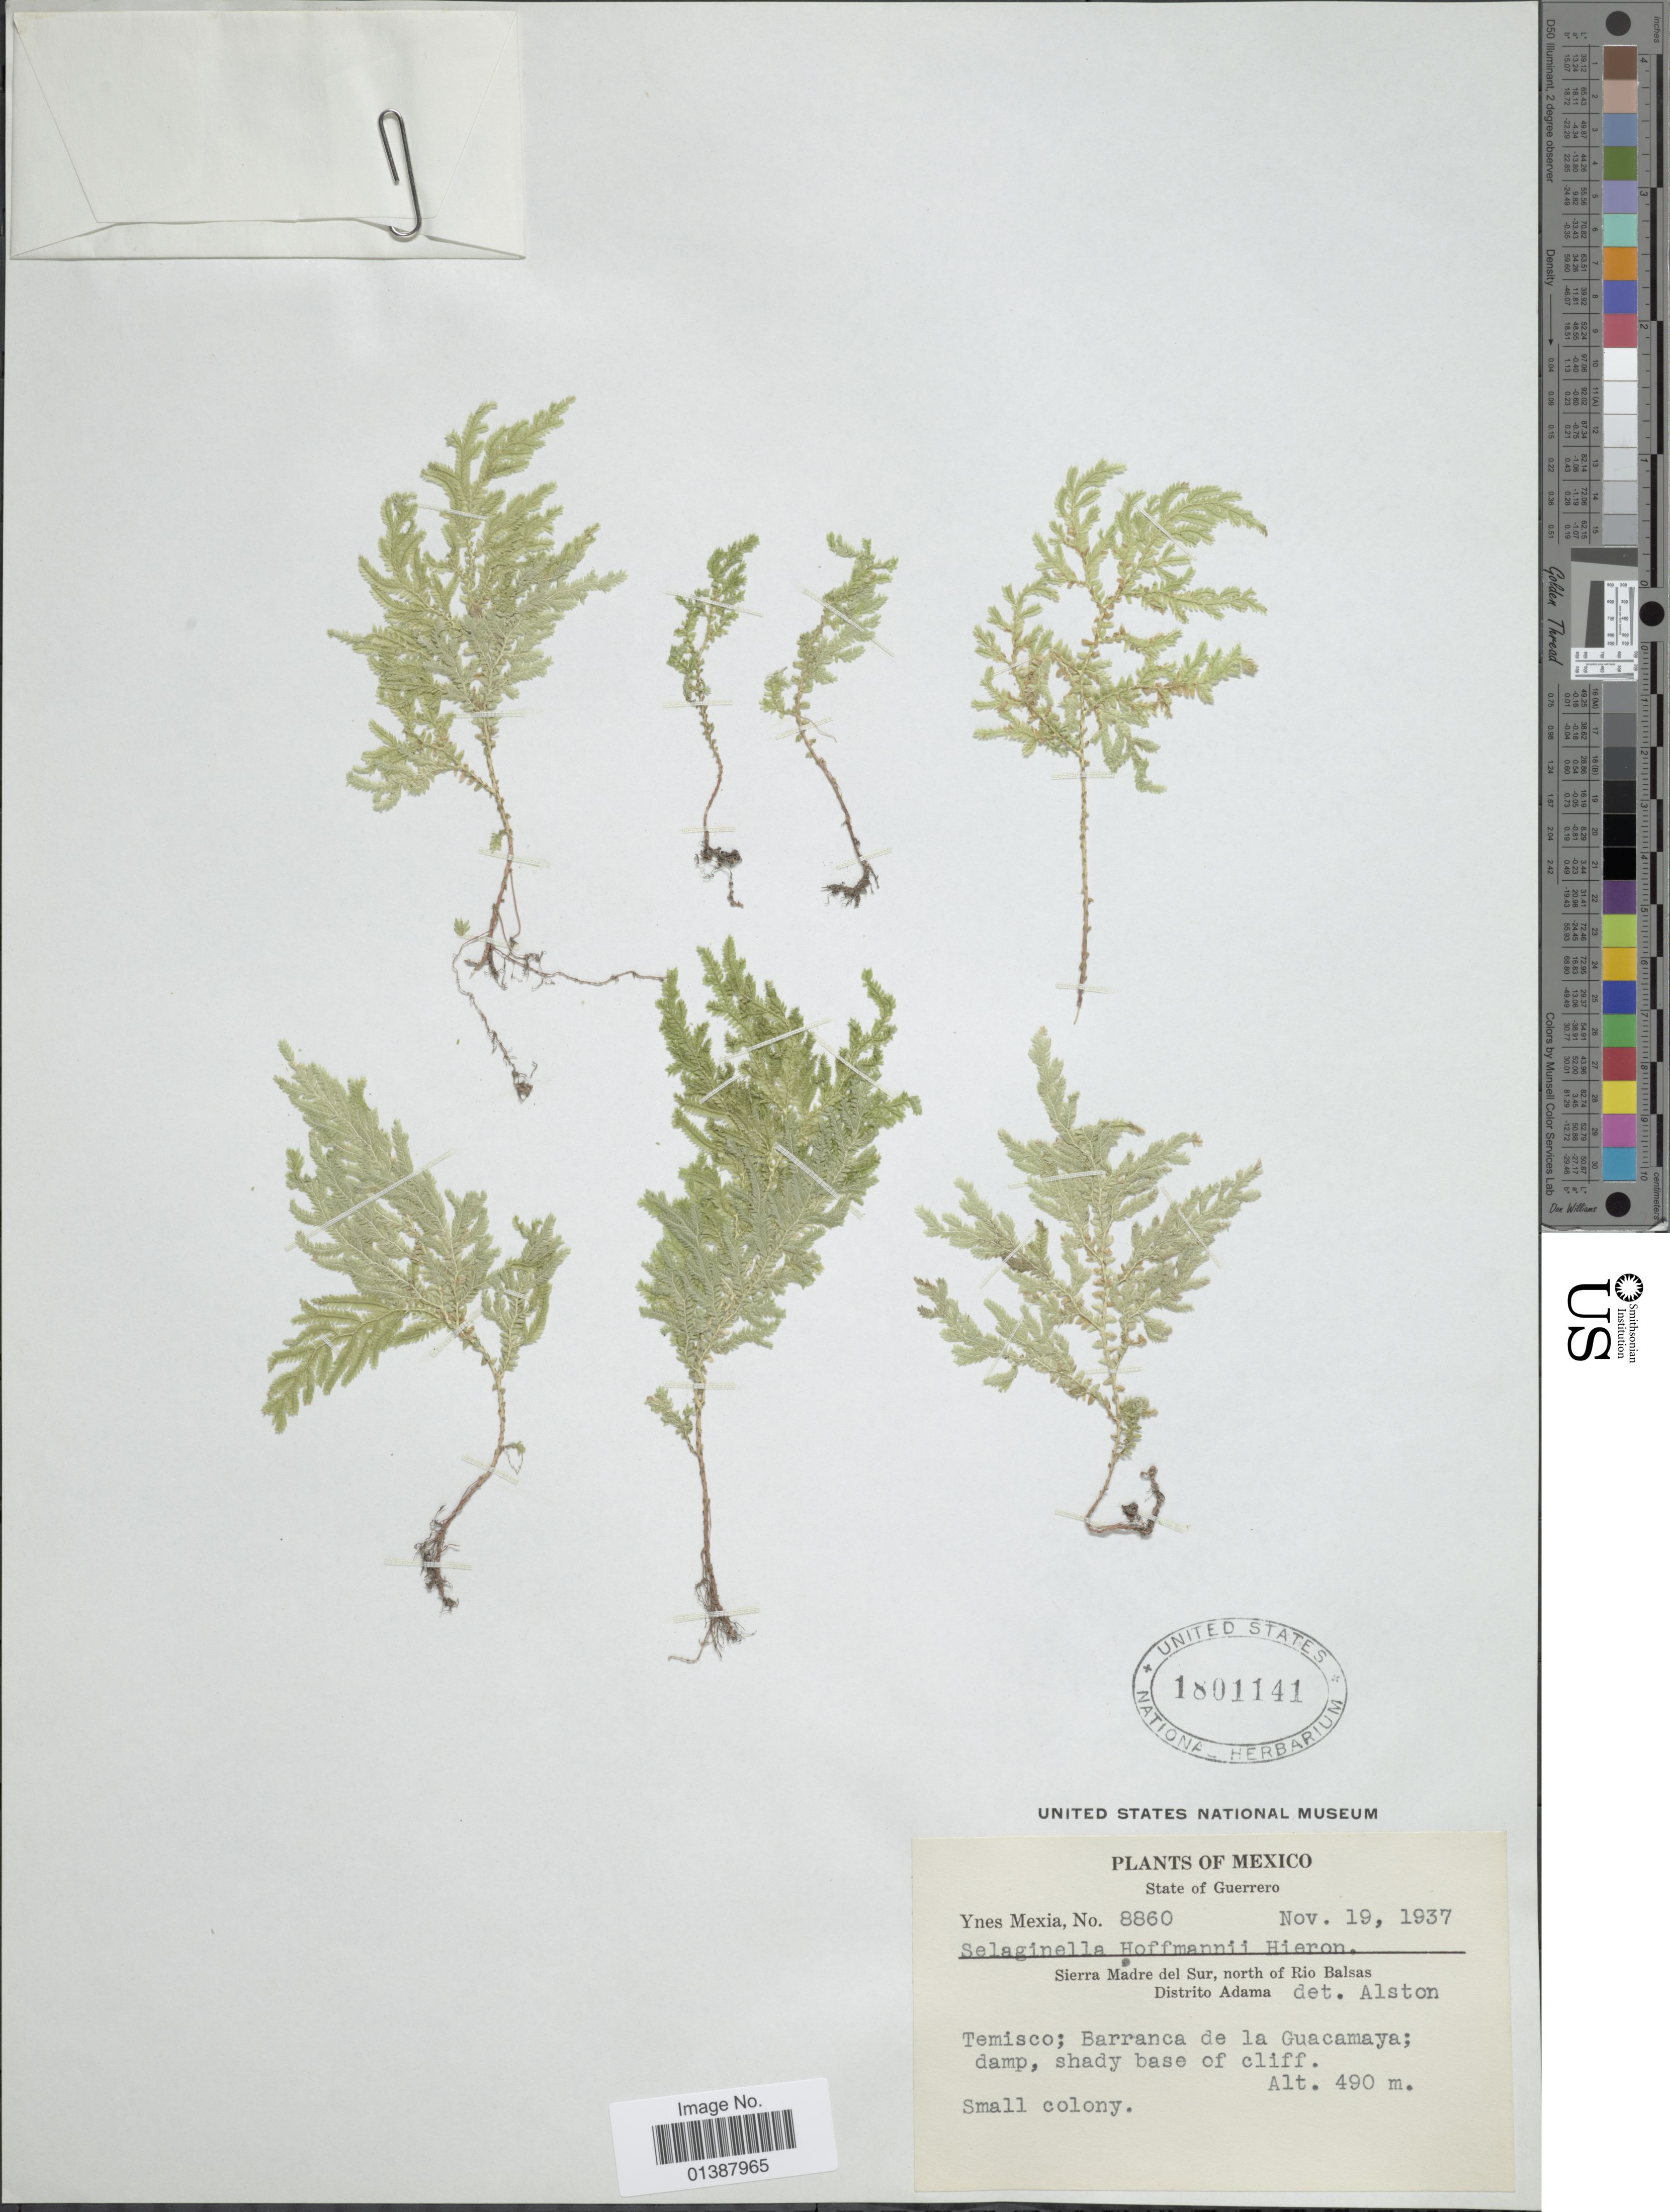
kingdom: Plantae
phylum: Tracheophyta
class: Lycopodiopsida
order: Selaginellales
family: Selaginellaceae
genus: Selaginella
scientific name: Selaginella hoffmannii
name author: Hieron.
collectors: Y. Mexia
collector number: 8860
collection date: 1937-11-19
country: Mexico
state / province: Guerrero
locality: State of Guerrero, Sierra Madre del Sur, north of Rio Balsas Distrito Adama, temisco; Barranca de la Guacamaya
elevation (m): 490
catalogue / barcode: US 1801141